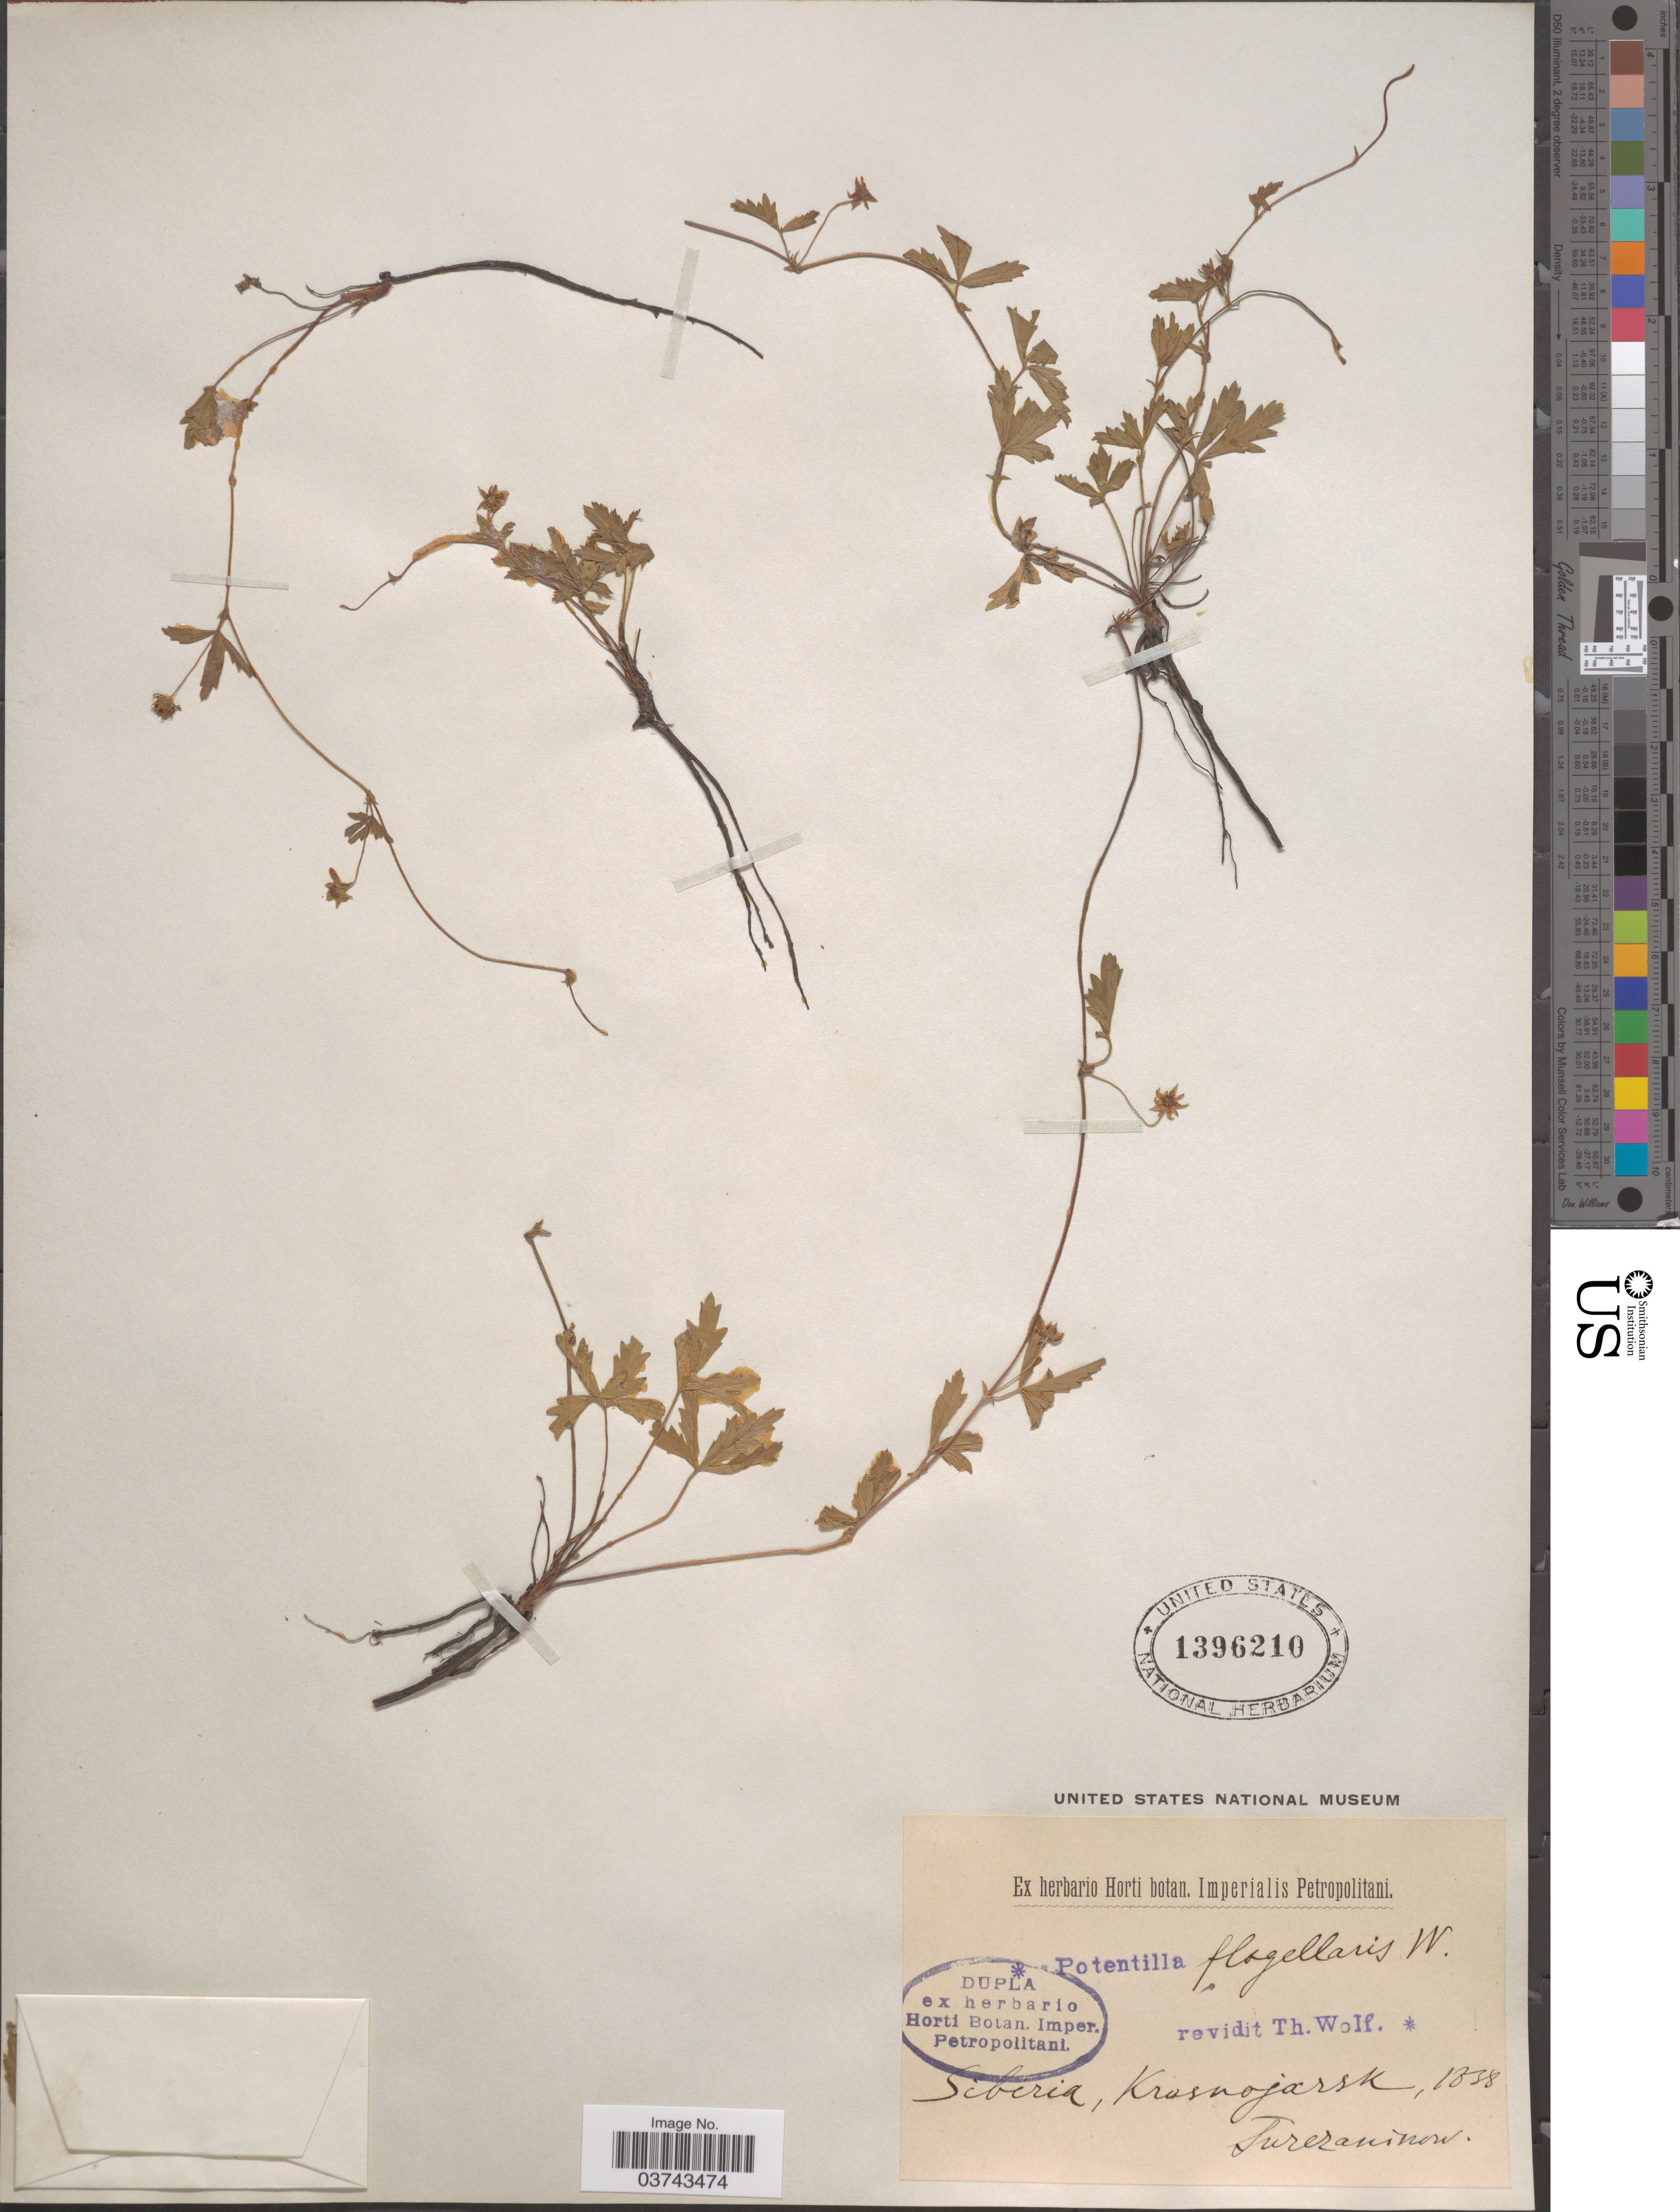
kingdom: Plantae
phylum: Tracheophyta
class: Magnoliopsida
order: Rosales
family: Rosaceae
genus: Potentilla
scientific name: Potentilla flagellaris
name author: D.F.K. Schltdl.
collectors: Turczaninow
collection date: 1838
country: Russian Federation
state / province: Krasnoyarsk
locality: Siberia, Krasnojarsk.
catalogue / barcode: US 1396210